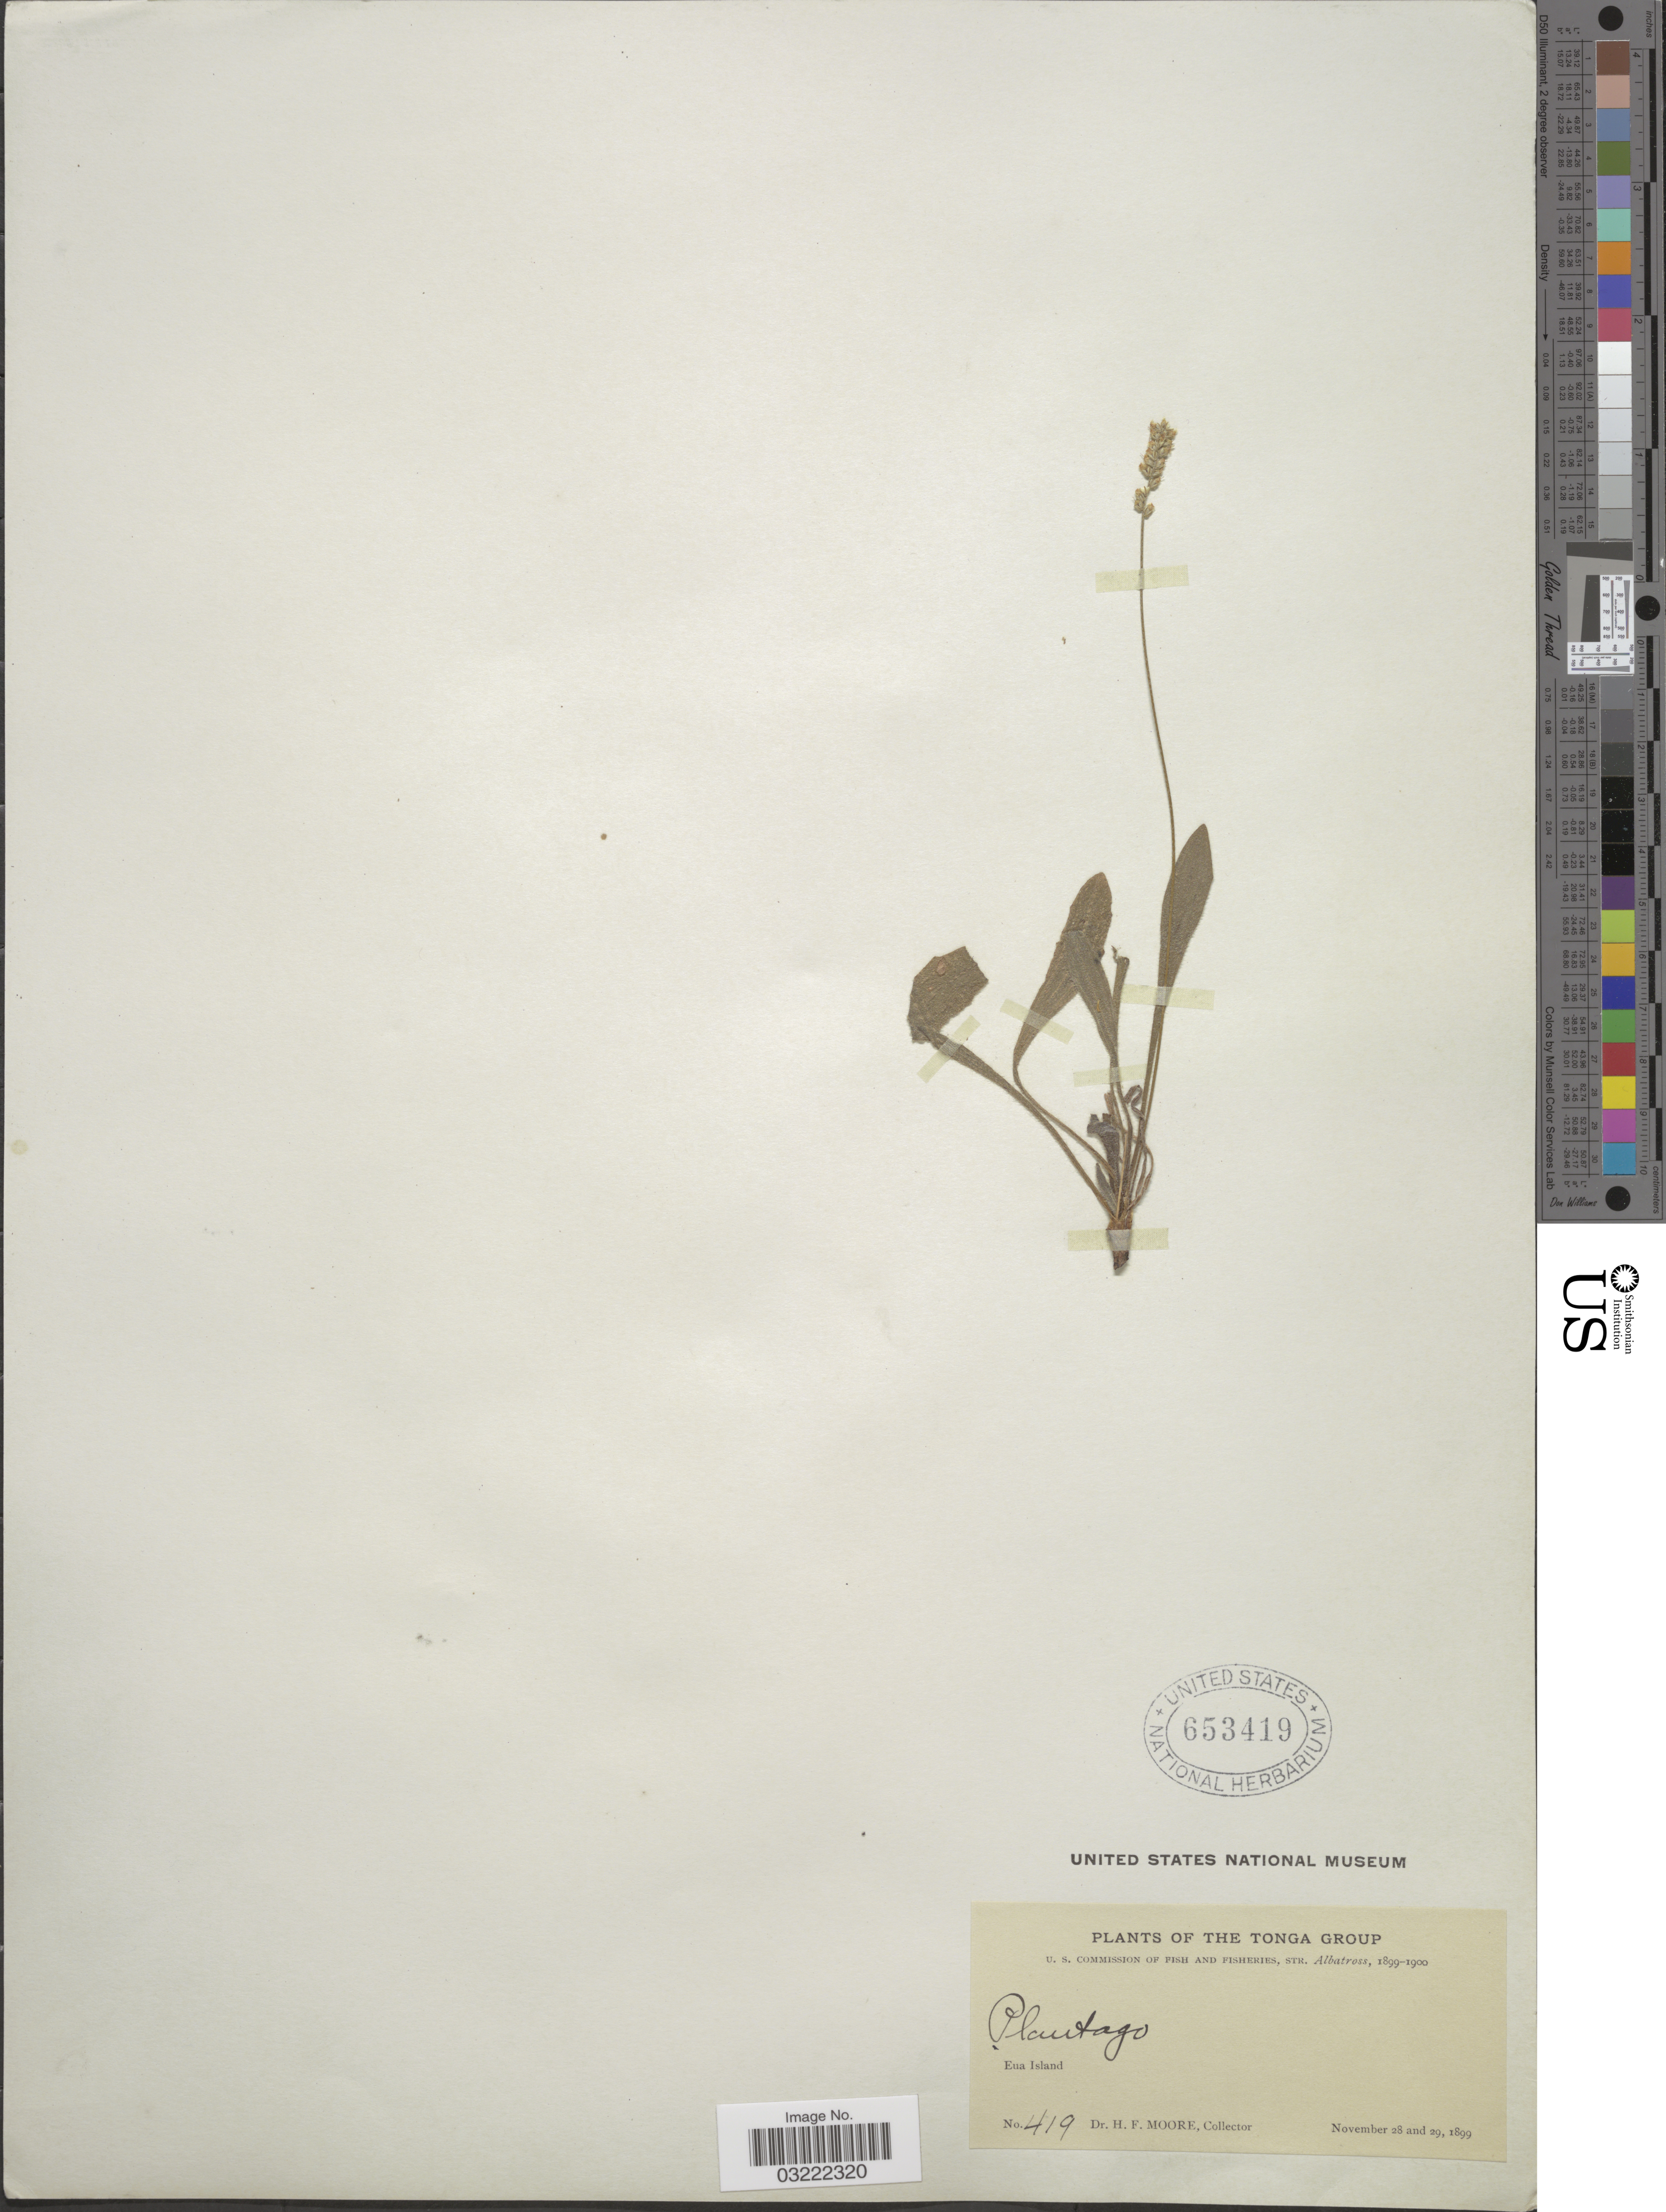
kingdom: Plantae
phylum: Tracheophyta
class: Magnoliopsida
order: Lamiales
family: Plantaginaceae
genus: Plantago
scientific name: Plantago sp.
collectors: H. F. Moore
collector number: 419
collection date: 1899-11-28/1899-11-29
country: Tonga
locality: The Tonga Group, Eua Island.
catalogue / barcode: US 653419